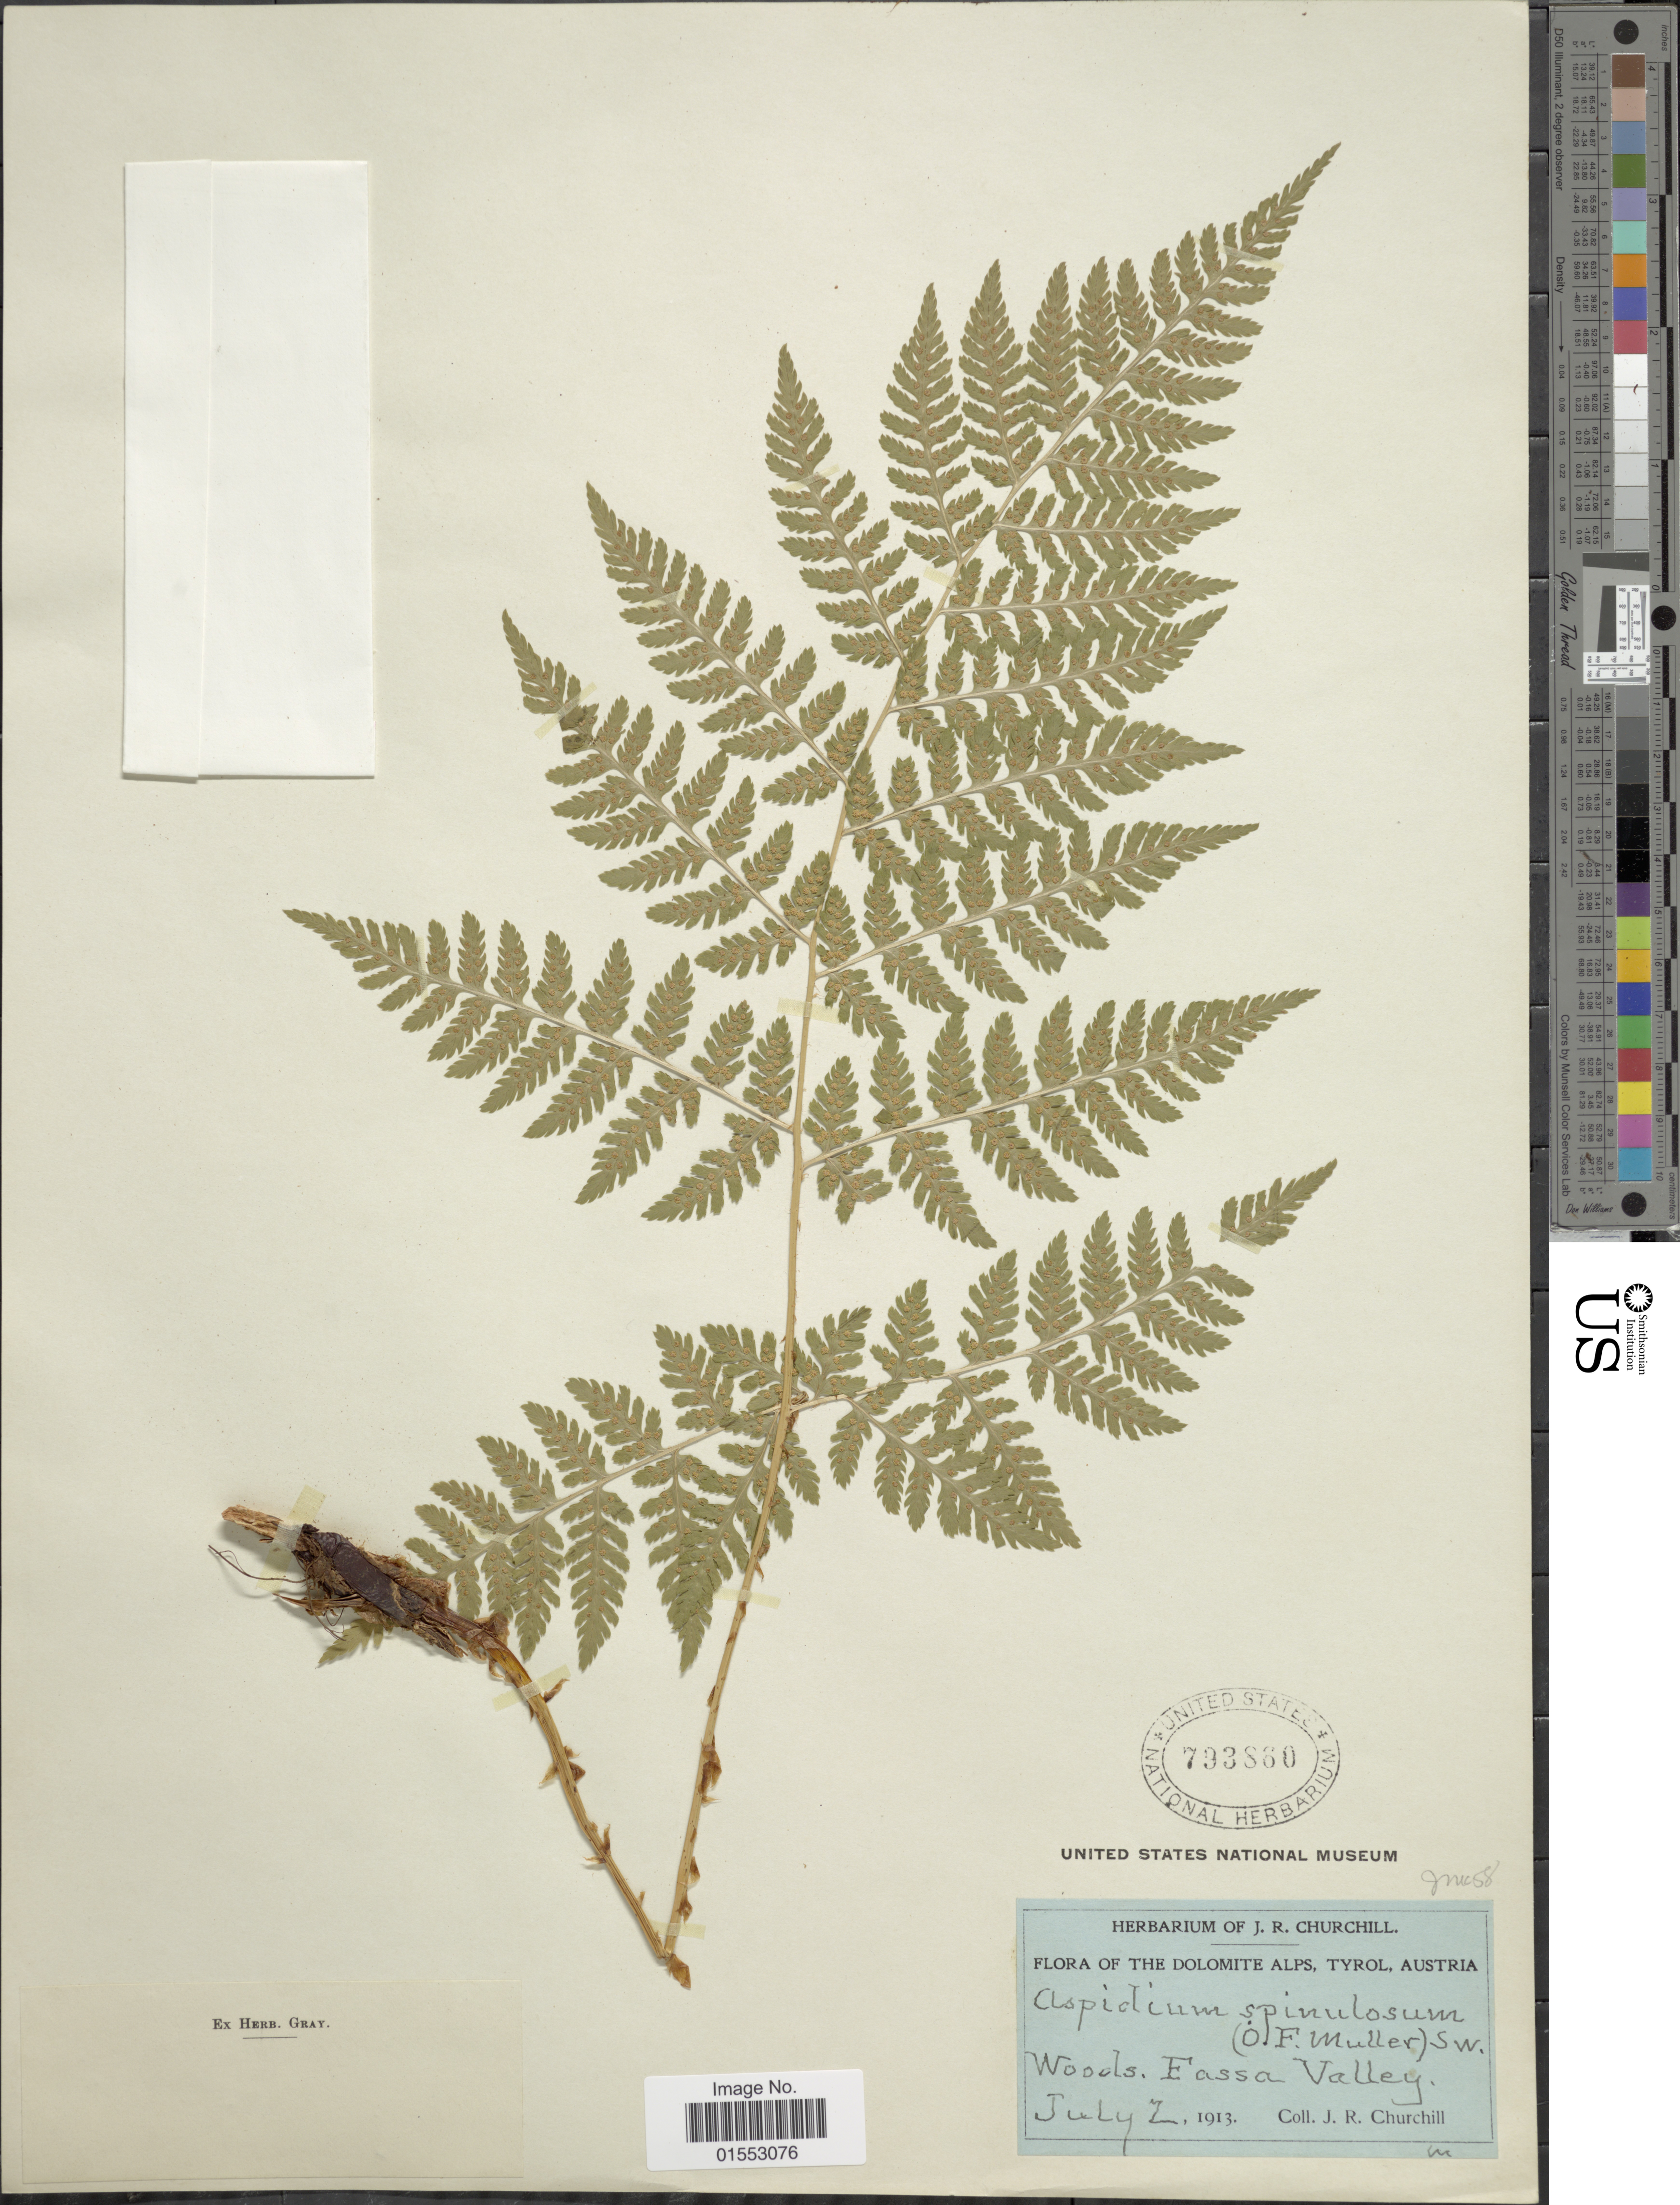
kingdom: Plantae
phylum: Tracheophyta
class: Polypodiopsida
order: Polypodiales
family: Dryopteridaceae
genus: Dryopteris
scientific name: Dryopteris carthusiana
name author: (Villars) H.P. Fuchs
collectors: J. Churchill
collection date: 1913-07-02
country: Italy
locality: The Dolomite Alps, Tyrol, Austria. Fassa Valley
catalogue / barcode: US 793860